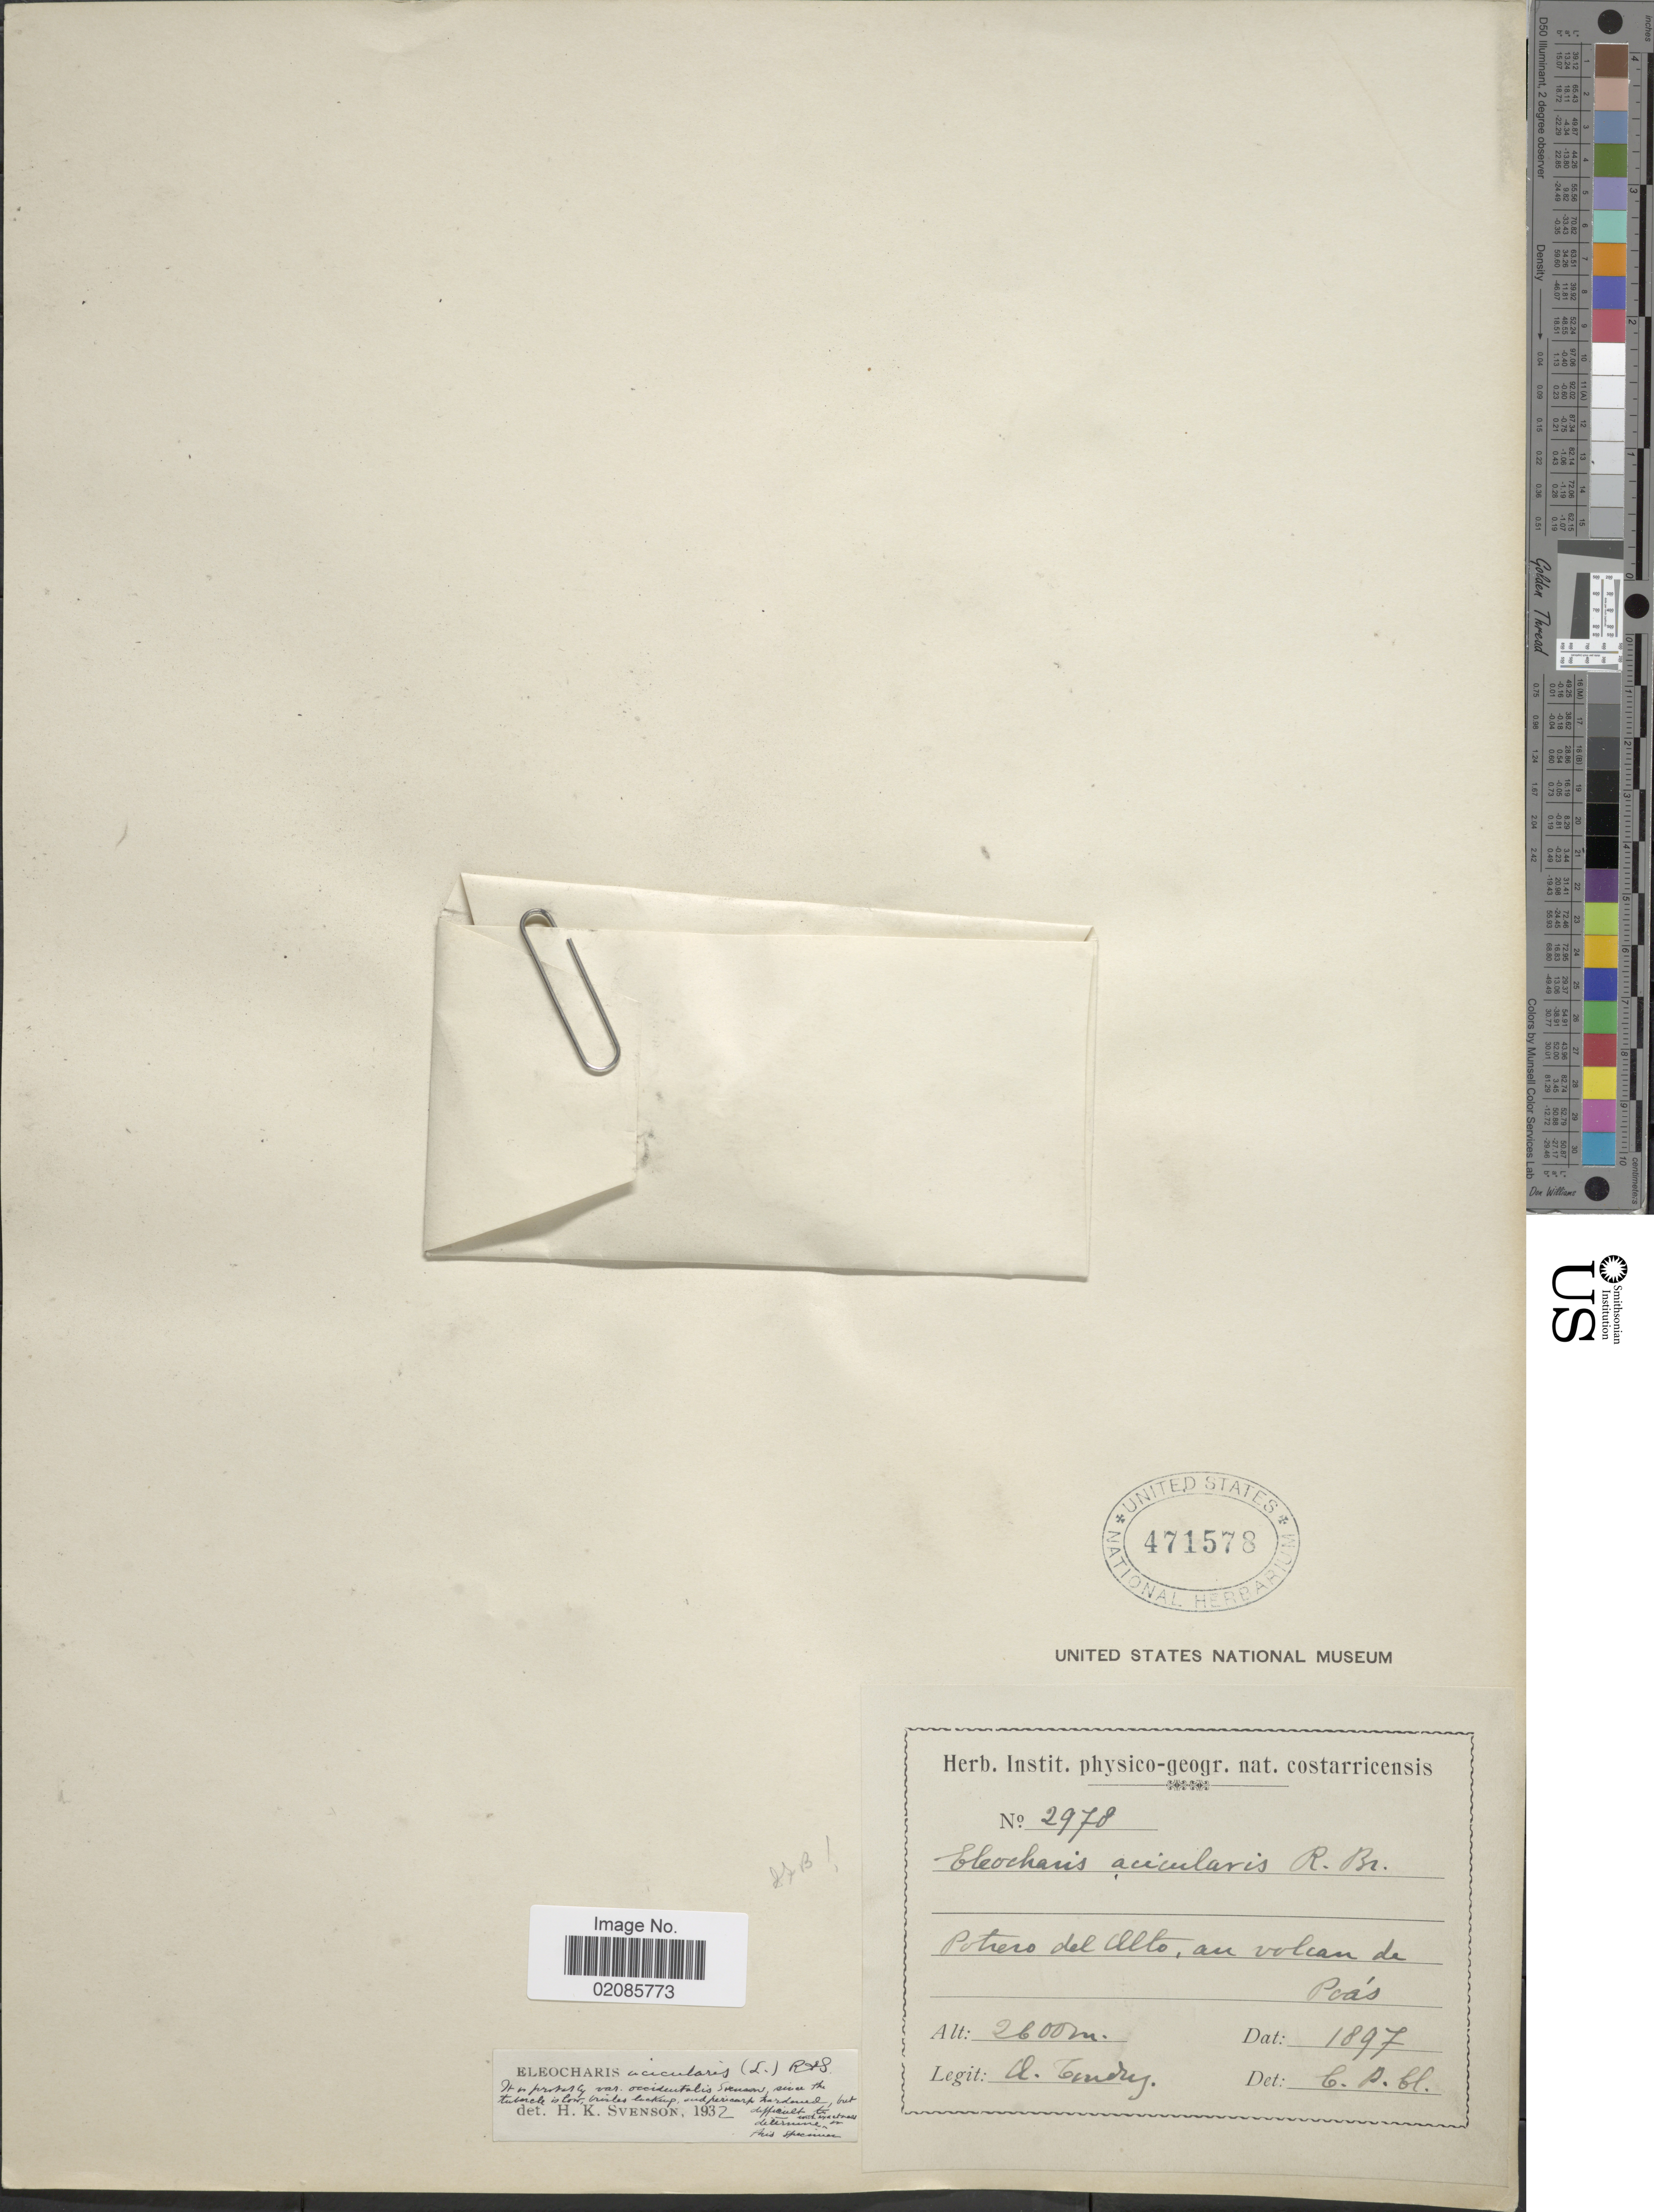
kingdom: Plantae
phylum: Tracheophyta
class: Liliopsida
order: Poales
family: Cyperaceae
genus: Eleocharis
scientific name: Eleocharis nervata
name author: Svenson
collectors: A. Tonduz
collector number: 2978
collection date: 1897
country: Costa Rica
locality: Potrero de Alto, an volcan de Poas.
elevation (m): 2600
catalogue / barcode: US 471578